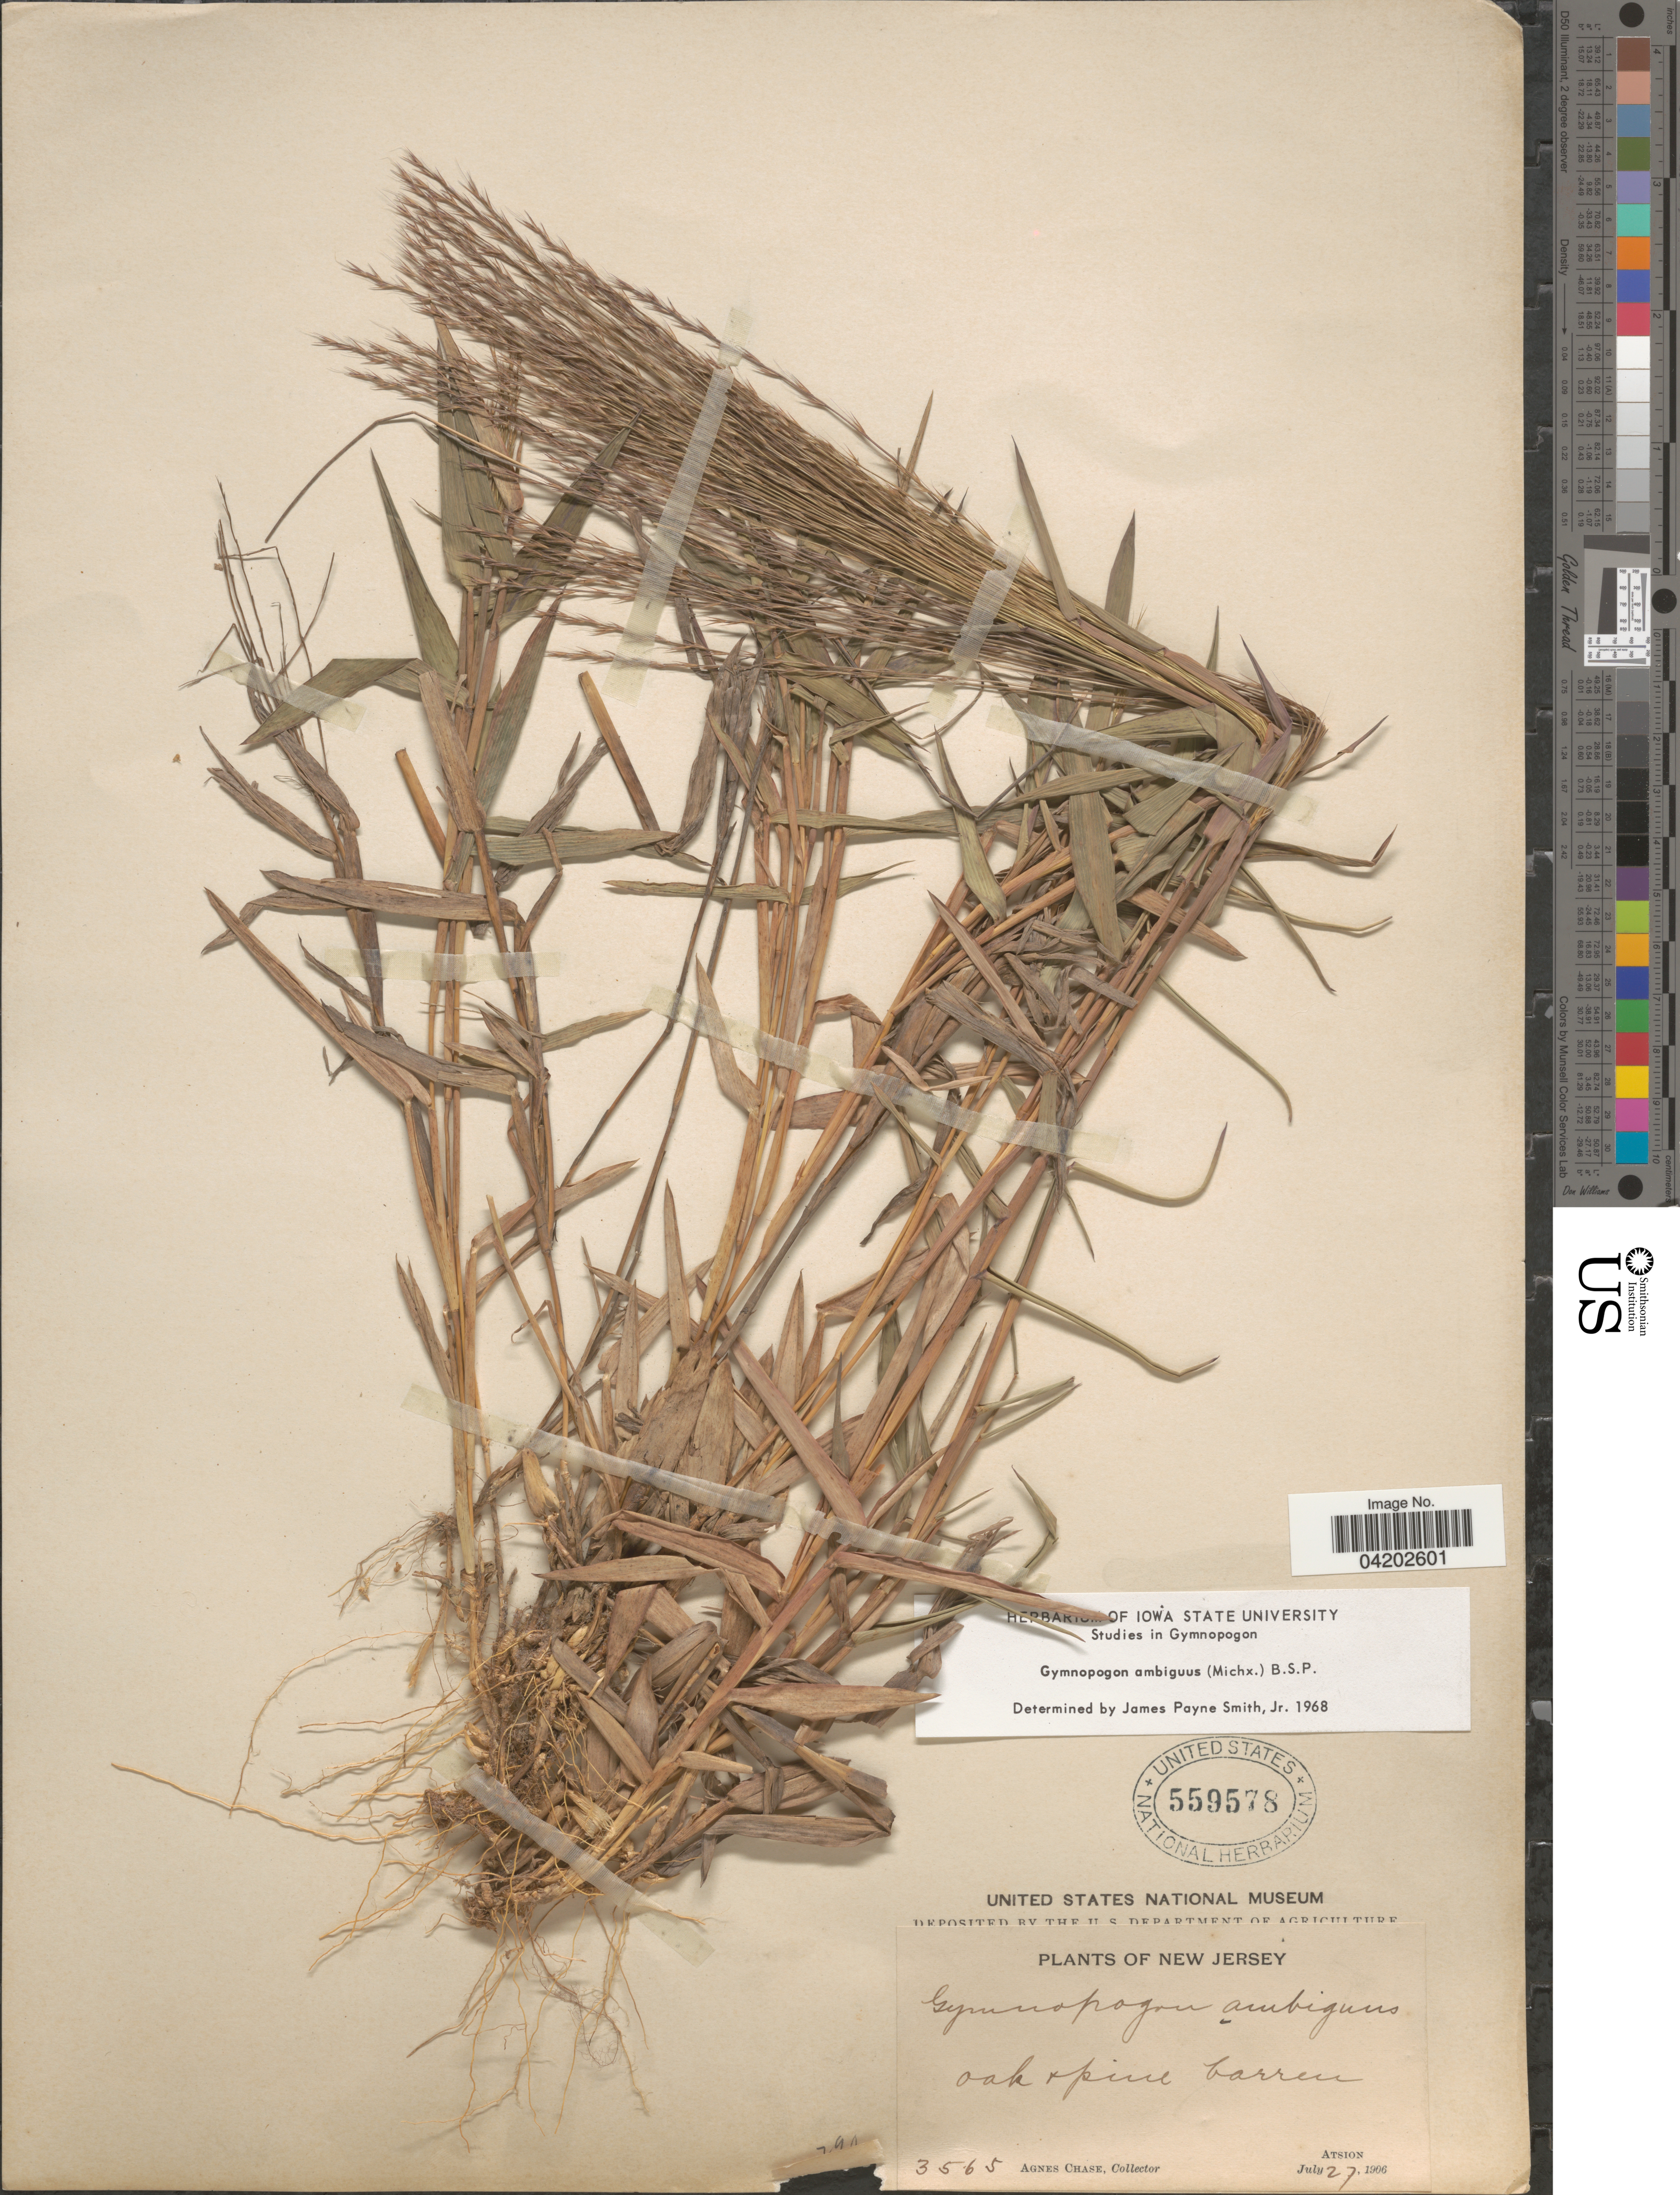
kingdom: Plantae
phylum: Tracheophyta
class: Liliopsida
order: Poales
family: Poaceae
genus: Gymnopogon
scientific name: Gymnopogon ambiguus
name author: (Michx.) Britton, Stearns & Poggenb.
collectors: A. Chase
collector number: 3565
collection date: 1906-07-27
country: United States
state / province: New Jersey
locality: Atsion.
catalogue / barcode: US 559578